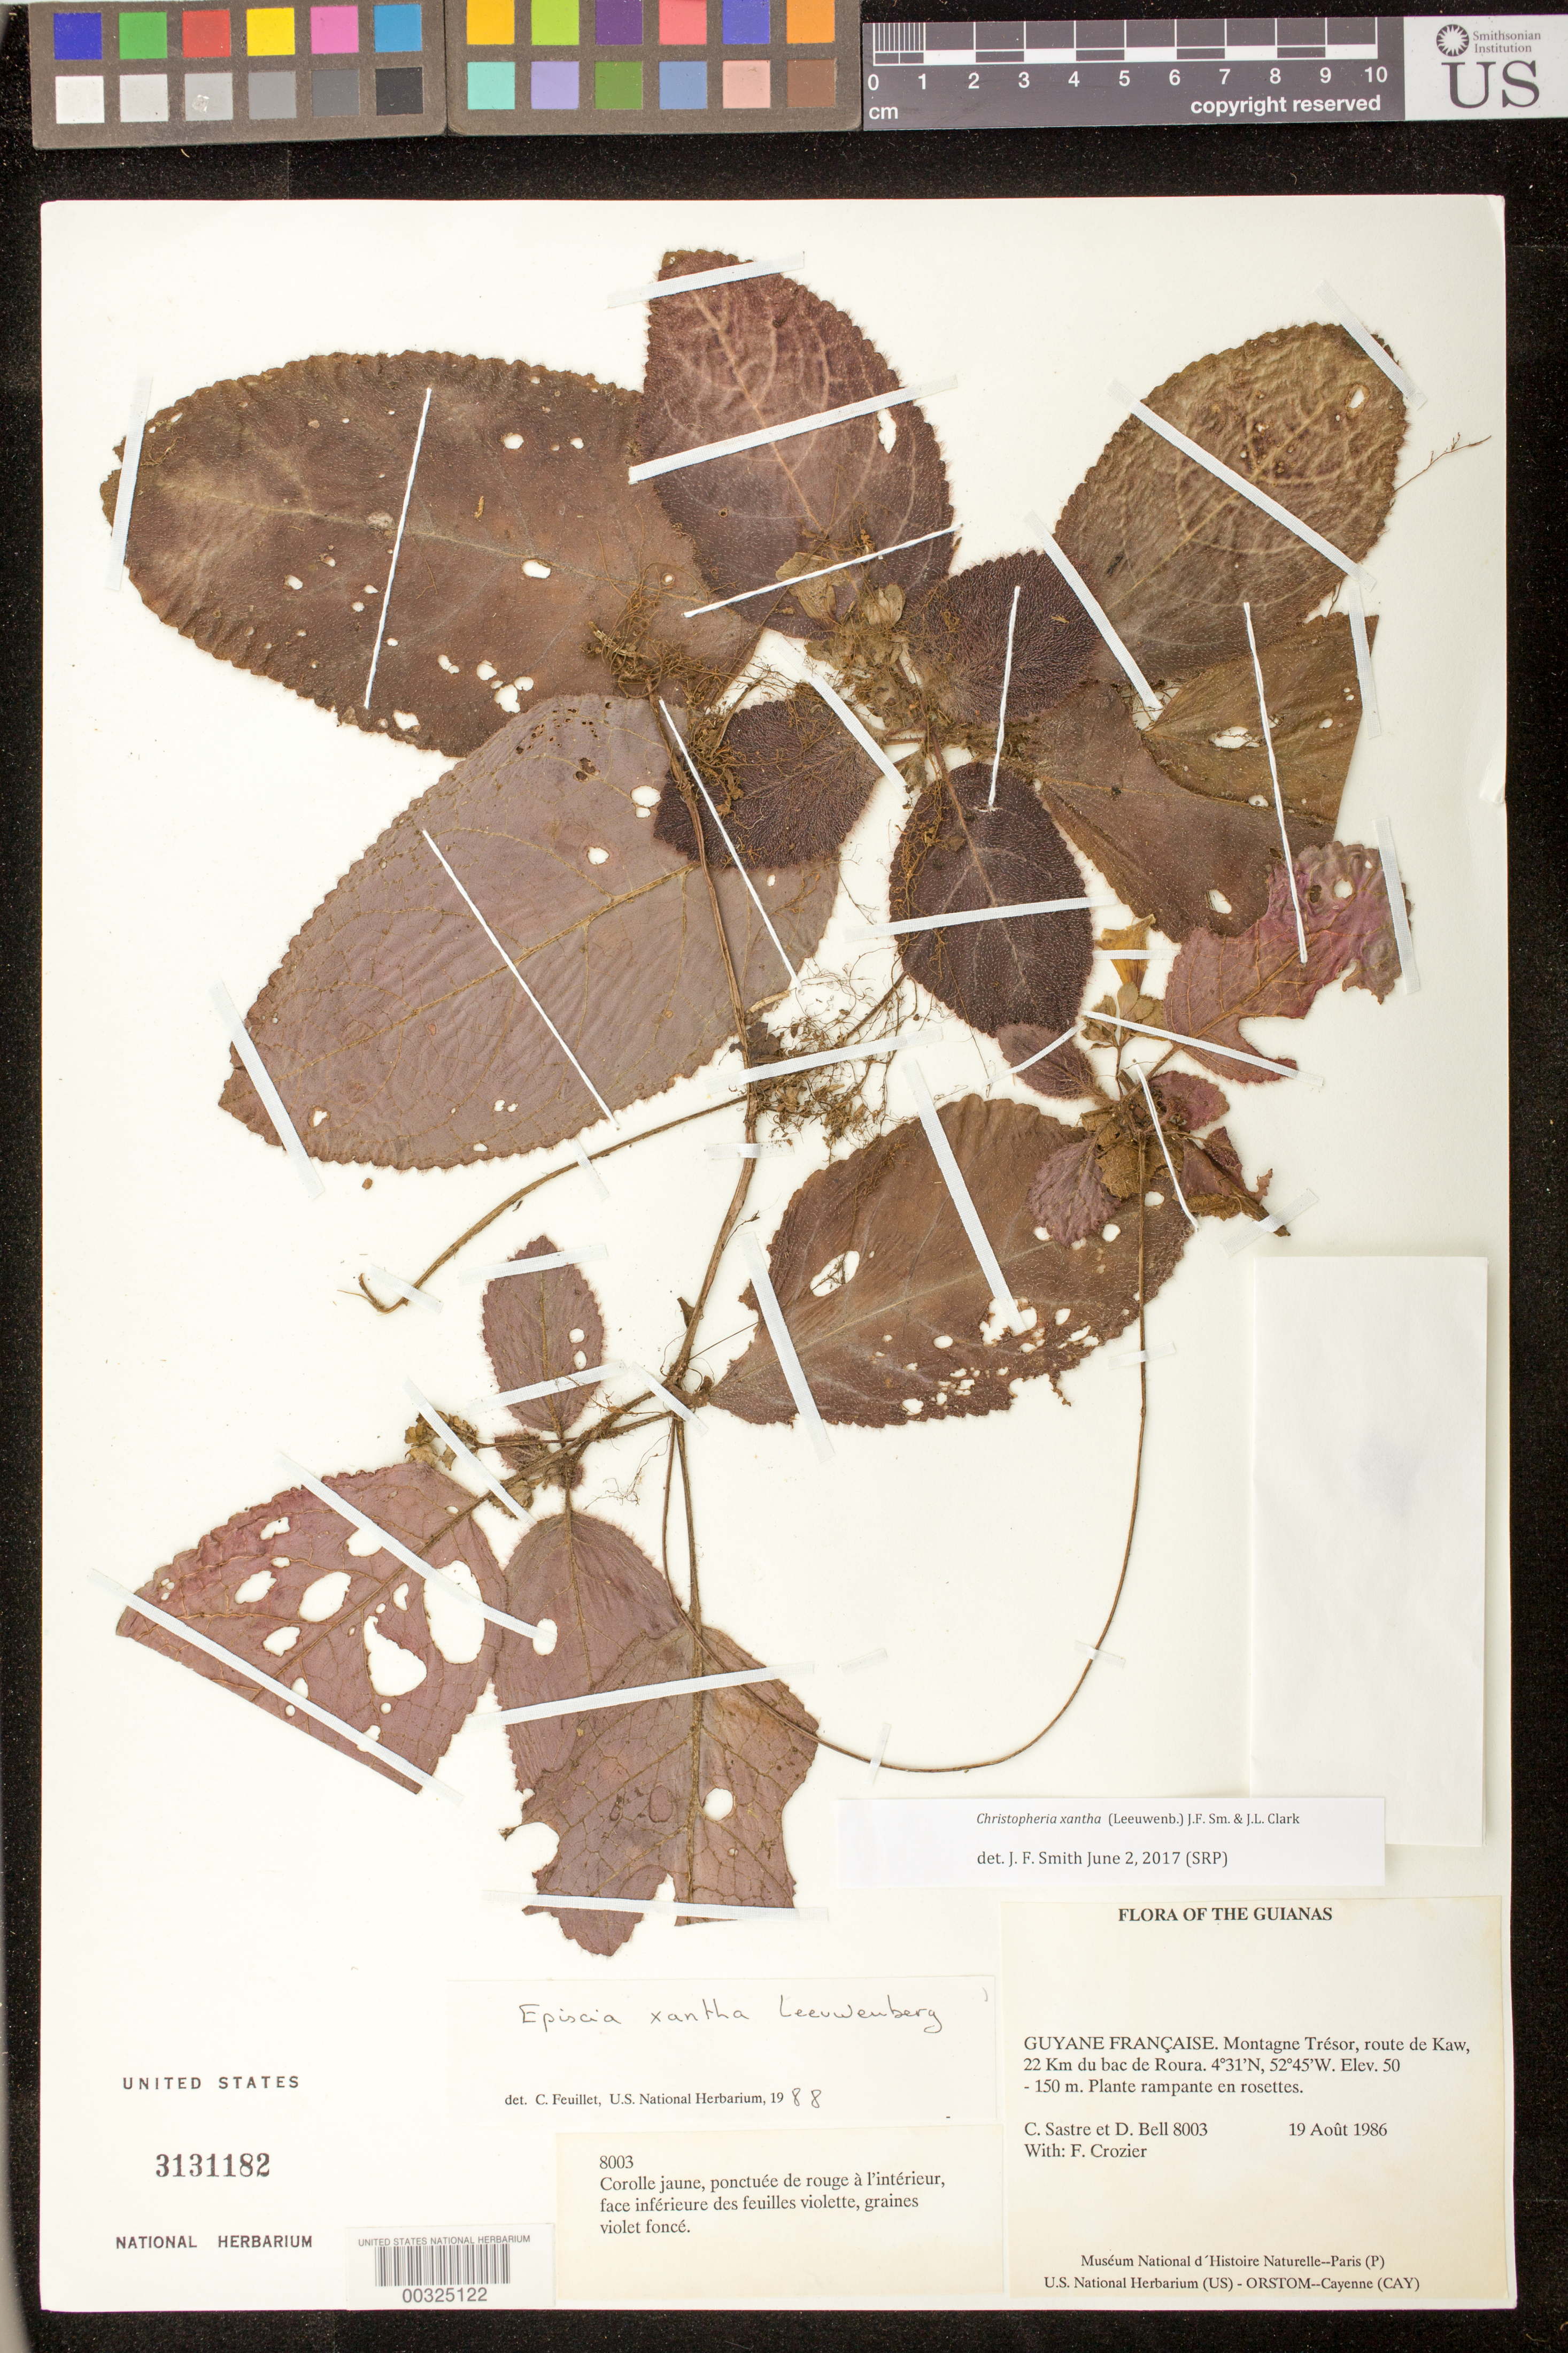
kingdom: Plantae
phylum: Tracheophyta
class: Magnoliopsida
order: Lamiales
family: Gesneriaceae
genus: Christopheria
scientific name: Christopheria xantha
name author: (Leeuwenb.) J.F. Sm. & J.L. Clark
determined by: Smith, J. F.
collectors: C. H. L. Sastre, D. A. Bell & F. Crozier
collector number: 8003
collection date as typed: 19 Aug 1986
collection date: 1986-08-19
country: French Guiana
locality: Montagne Trésor, route de Kaw, 22 km du bac de Roura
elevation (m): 50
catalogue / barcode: US 3131182